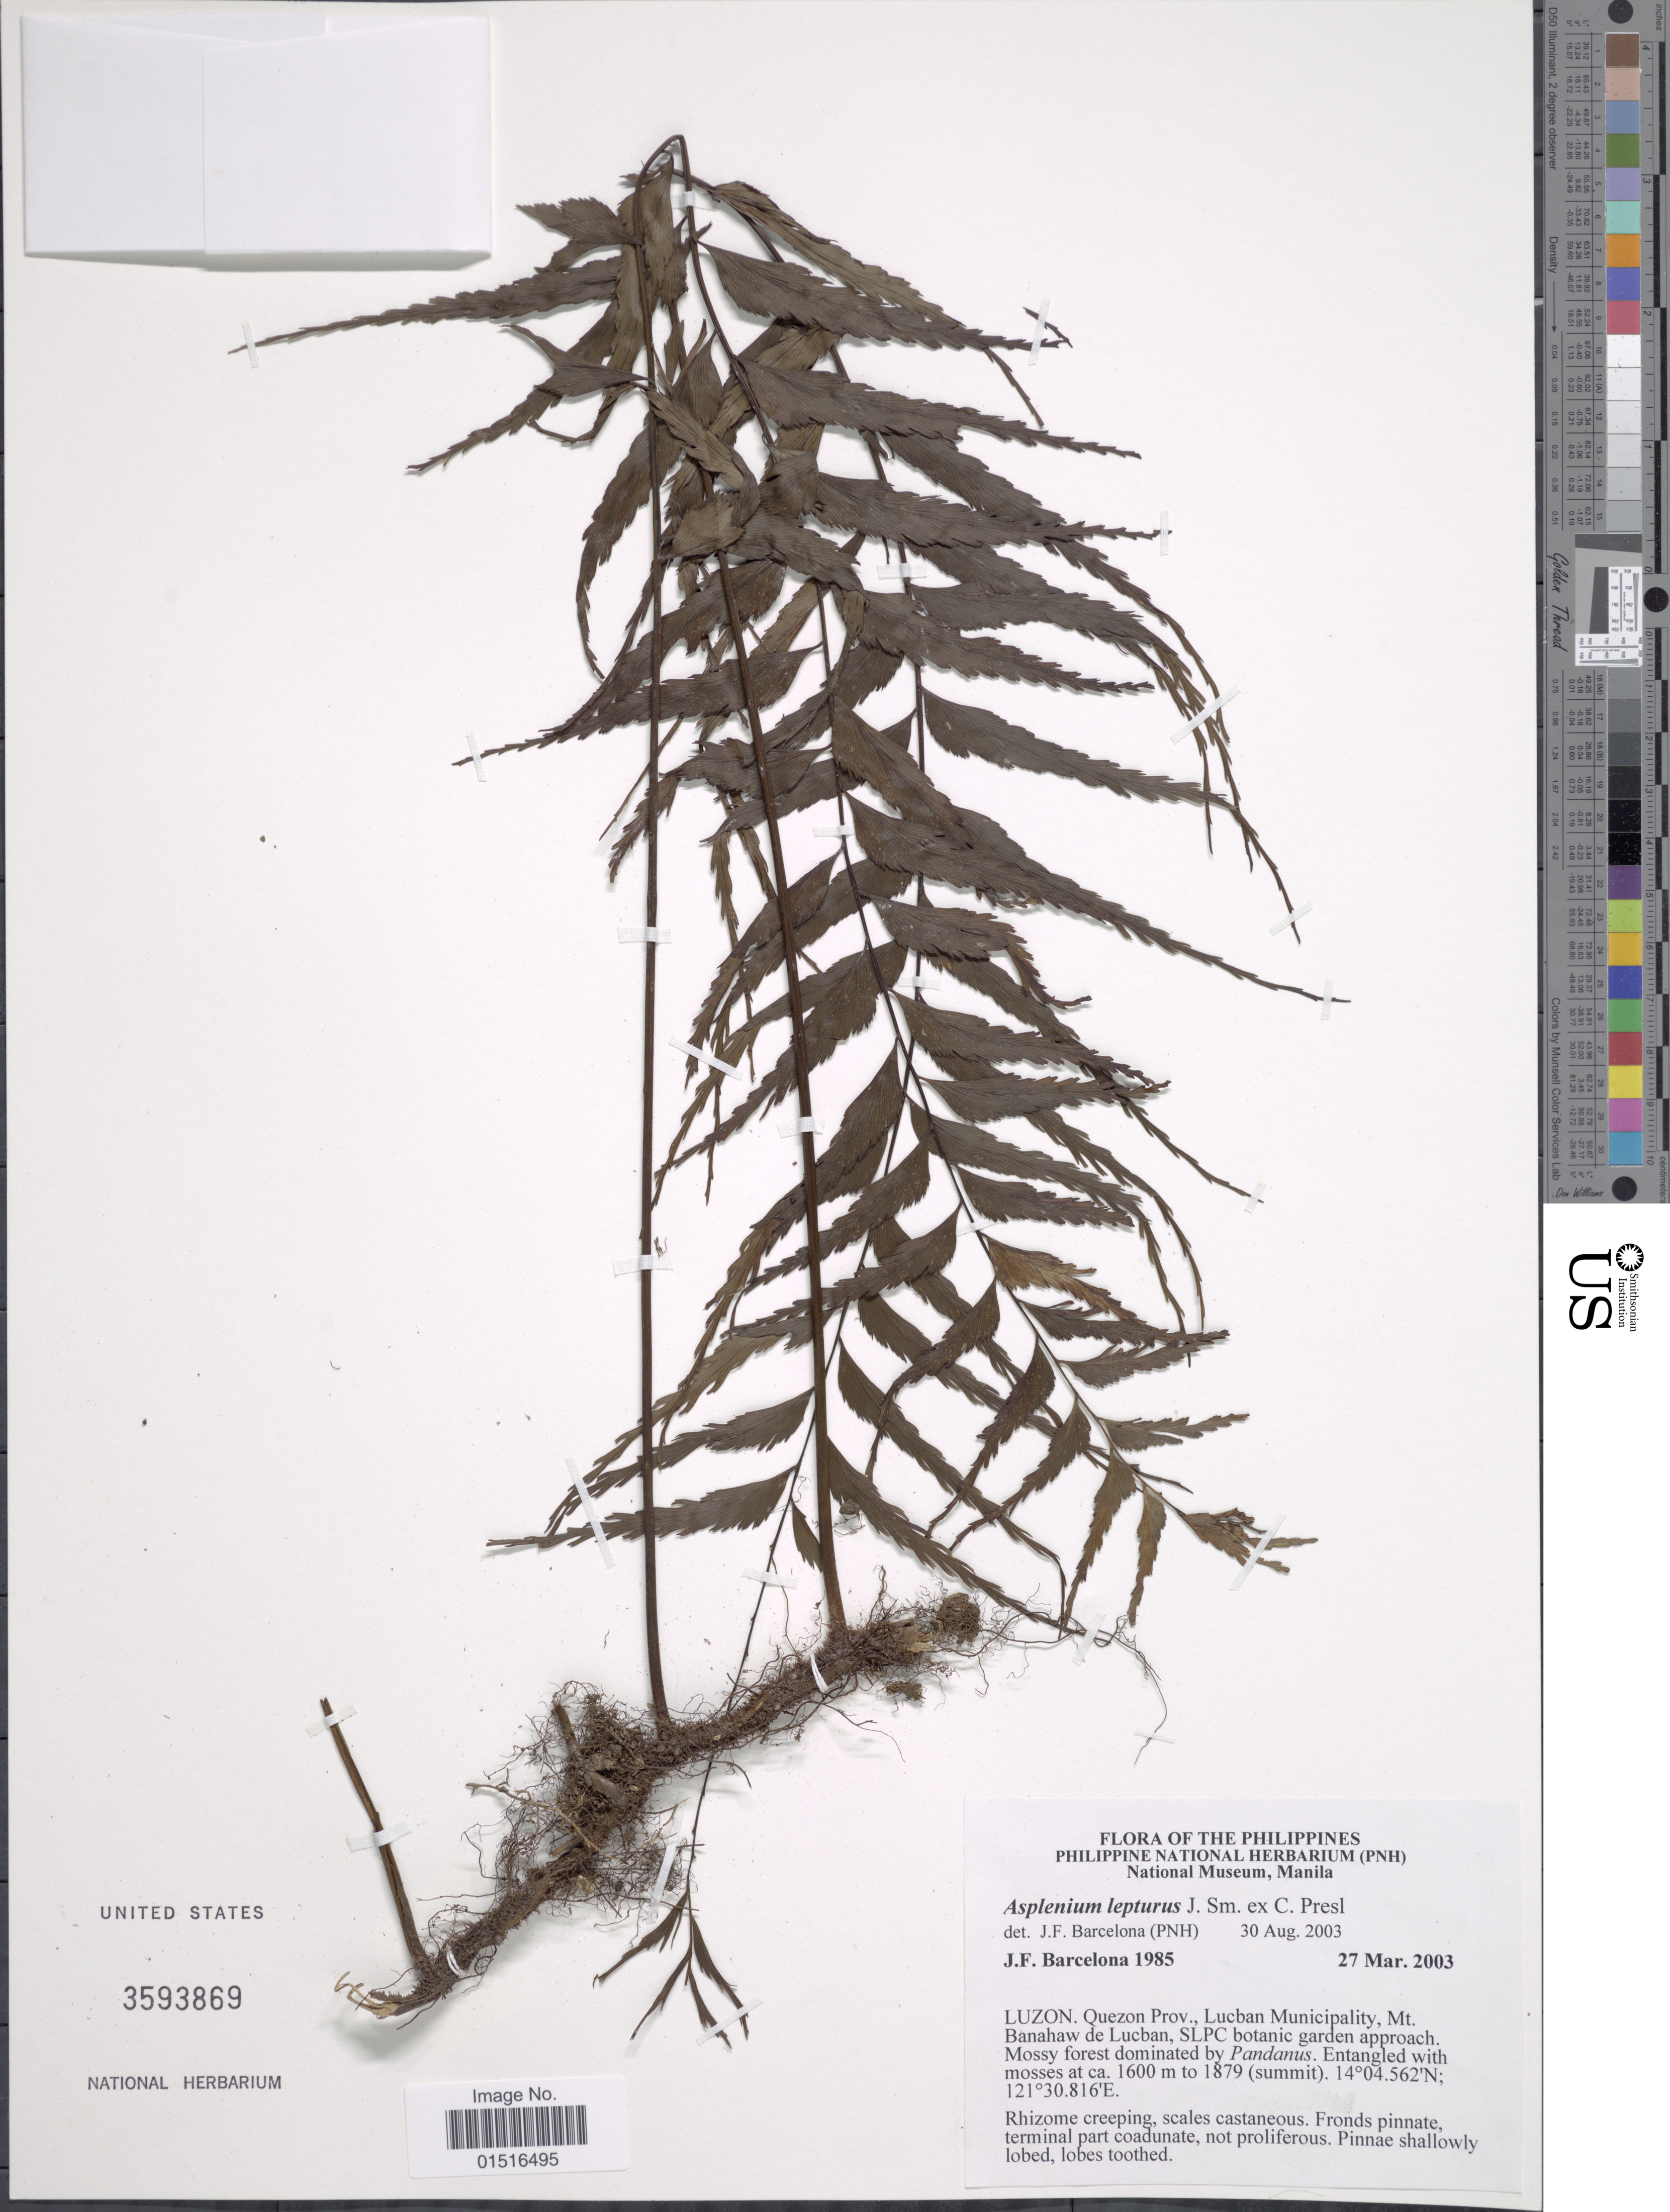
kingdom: Plantae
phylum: Tracheophyta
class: Polypodiopsida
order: Polypodiales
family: Aspleniaceae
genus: Asplenium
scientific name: Asplenium lepturus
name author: J. Sm. ex C. Presl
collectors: J. F. Barcelona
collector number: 1985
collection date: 2003-03-27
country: Philippines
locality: Luzon, Quezon Prov., Lucban Municipality, Mt. Banahaw de Lucban, SLPC botanic garden approach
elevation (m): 1600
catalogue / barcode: US 3593869